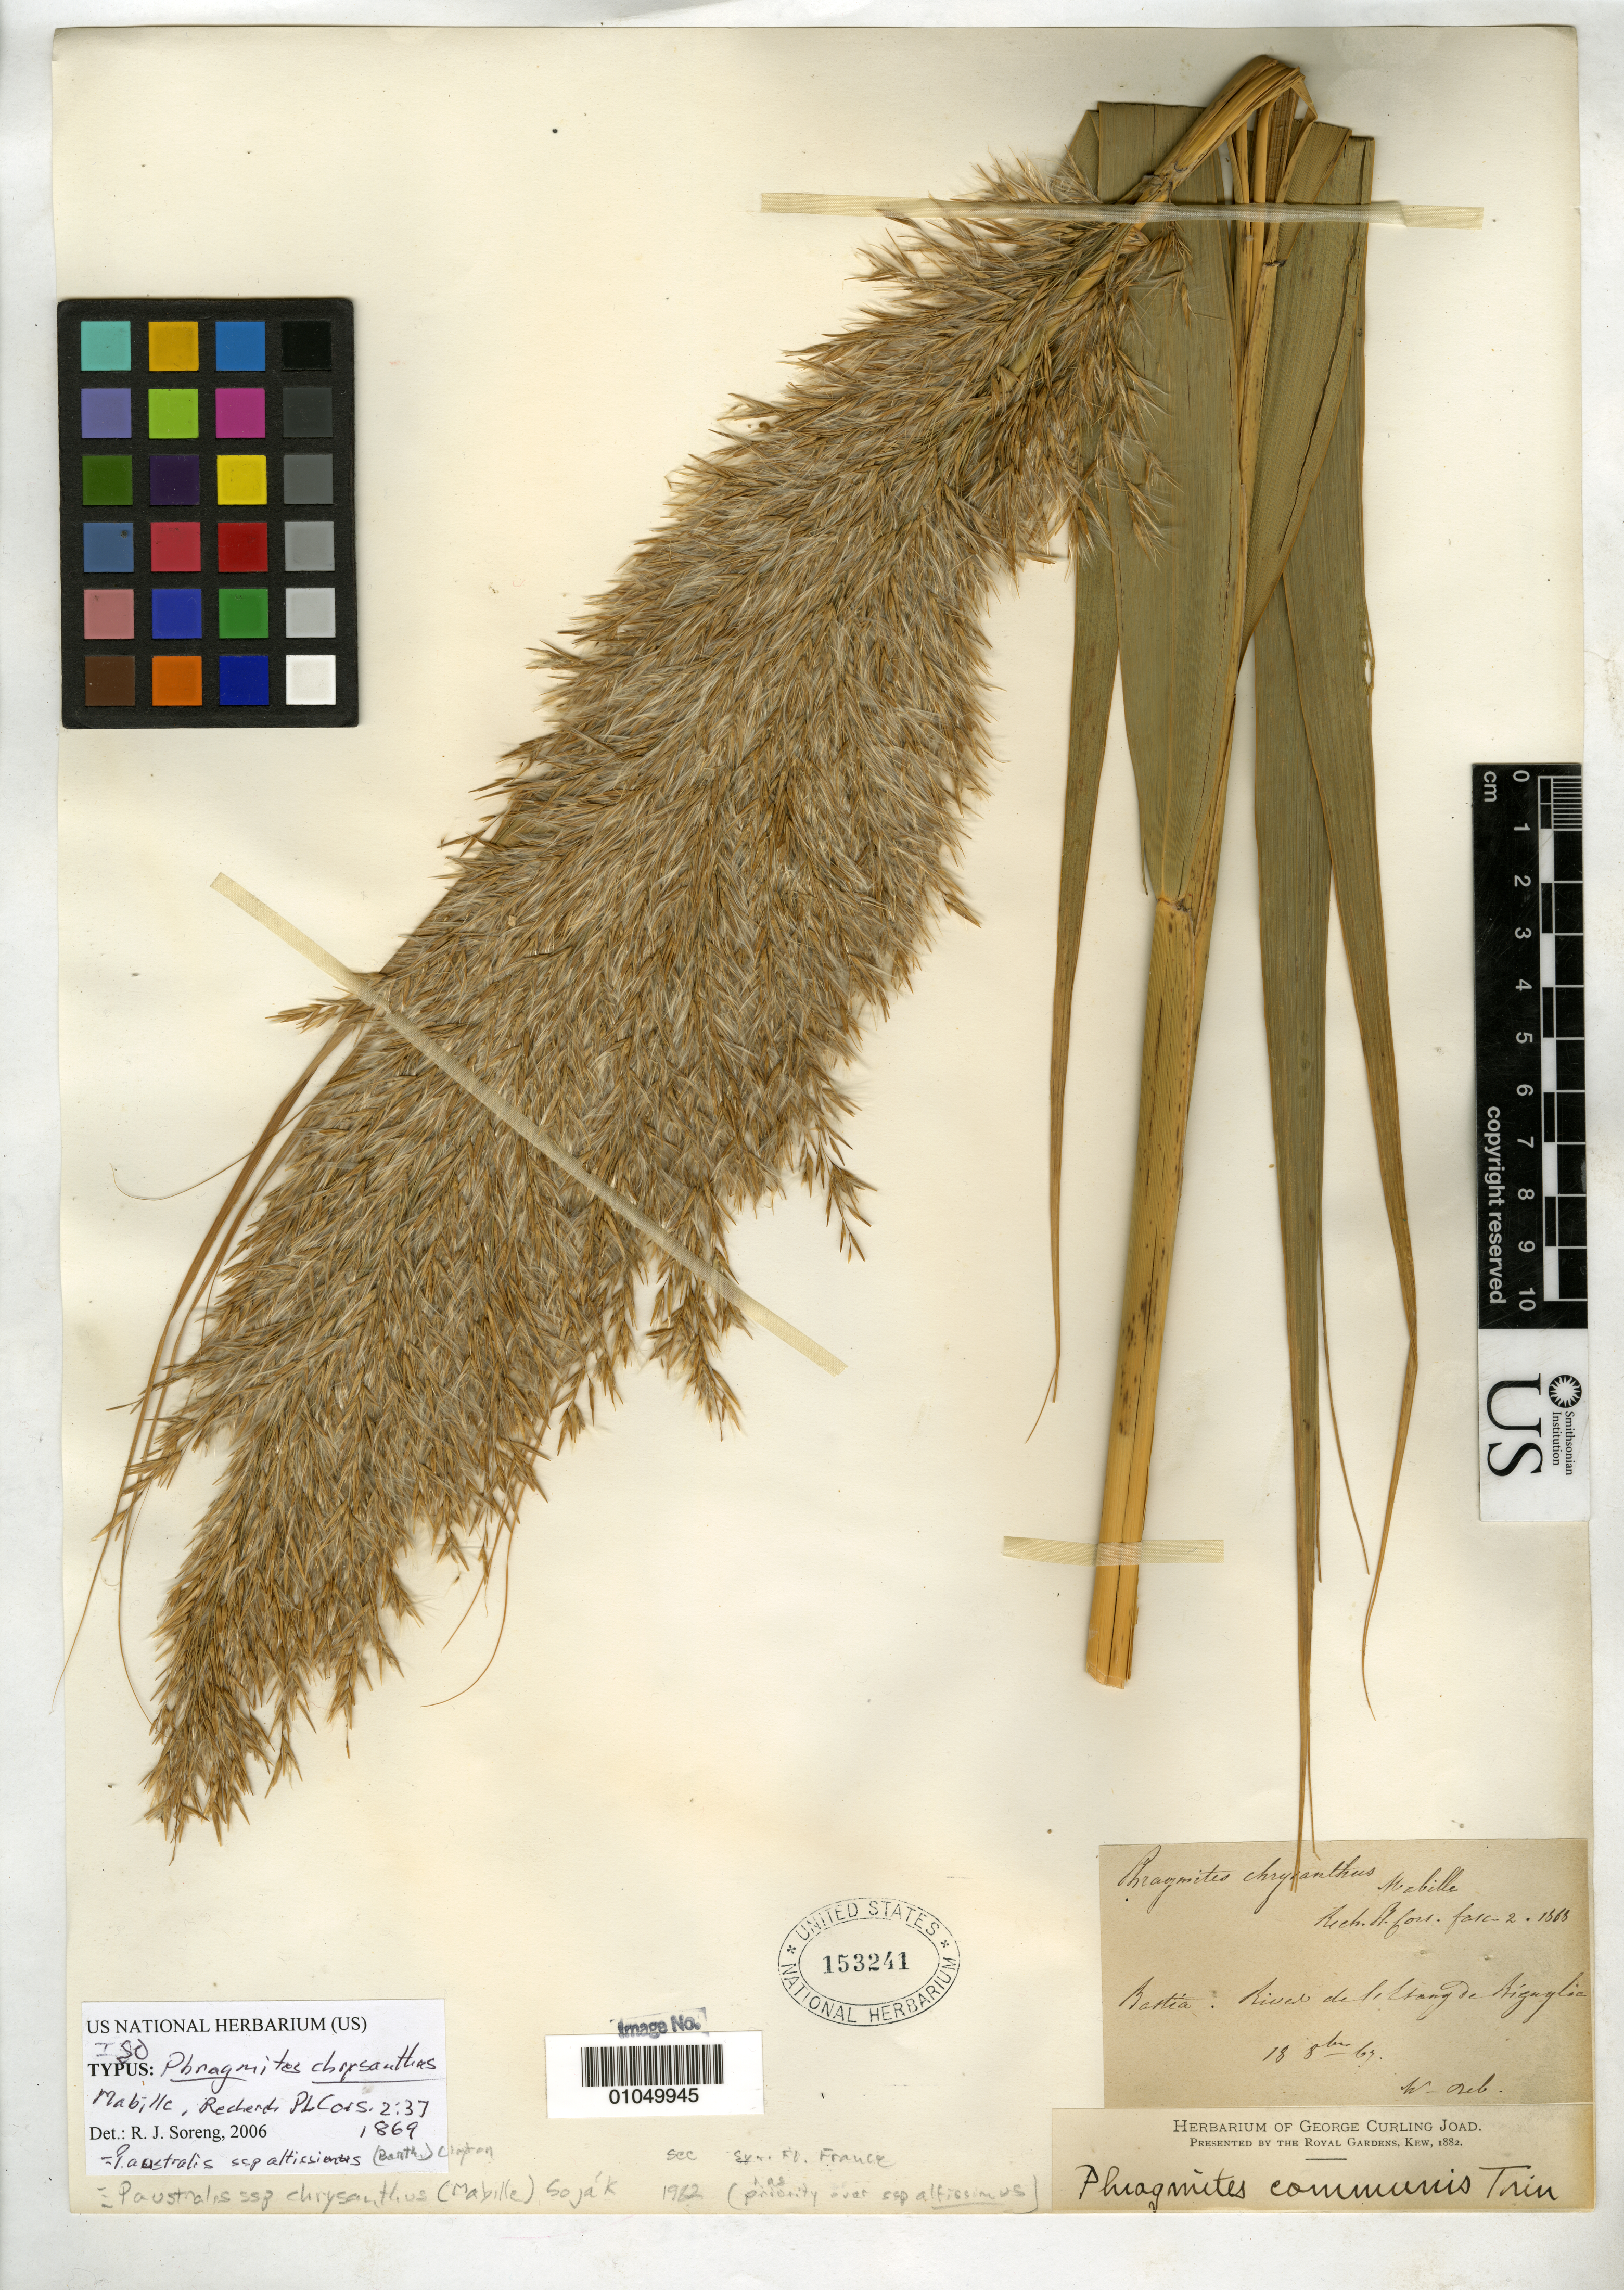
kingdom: Plantae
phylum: Tracheophyta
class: Liliopsida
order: Poales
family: Poaceae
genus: Phragmites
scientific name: Phragmites chrysanthus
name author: Mabille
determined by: Soreng, Robert J., Research Associate (BOT), Smithsonian Institution - National Museum of Natural History (UNITED STATES)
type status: Isotype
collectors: J. Debeaux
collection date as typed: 18 Oct 1867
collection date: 1867-10-18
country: France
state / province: Corsica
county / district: Haute-Corse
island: Corse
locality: Bastia.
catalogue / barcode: US 153241